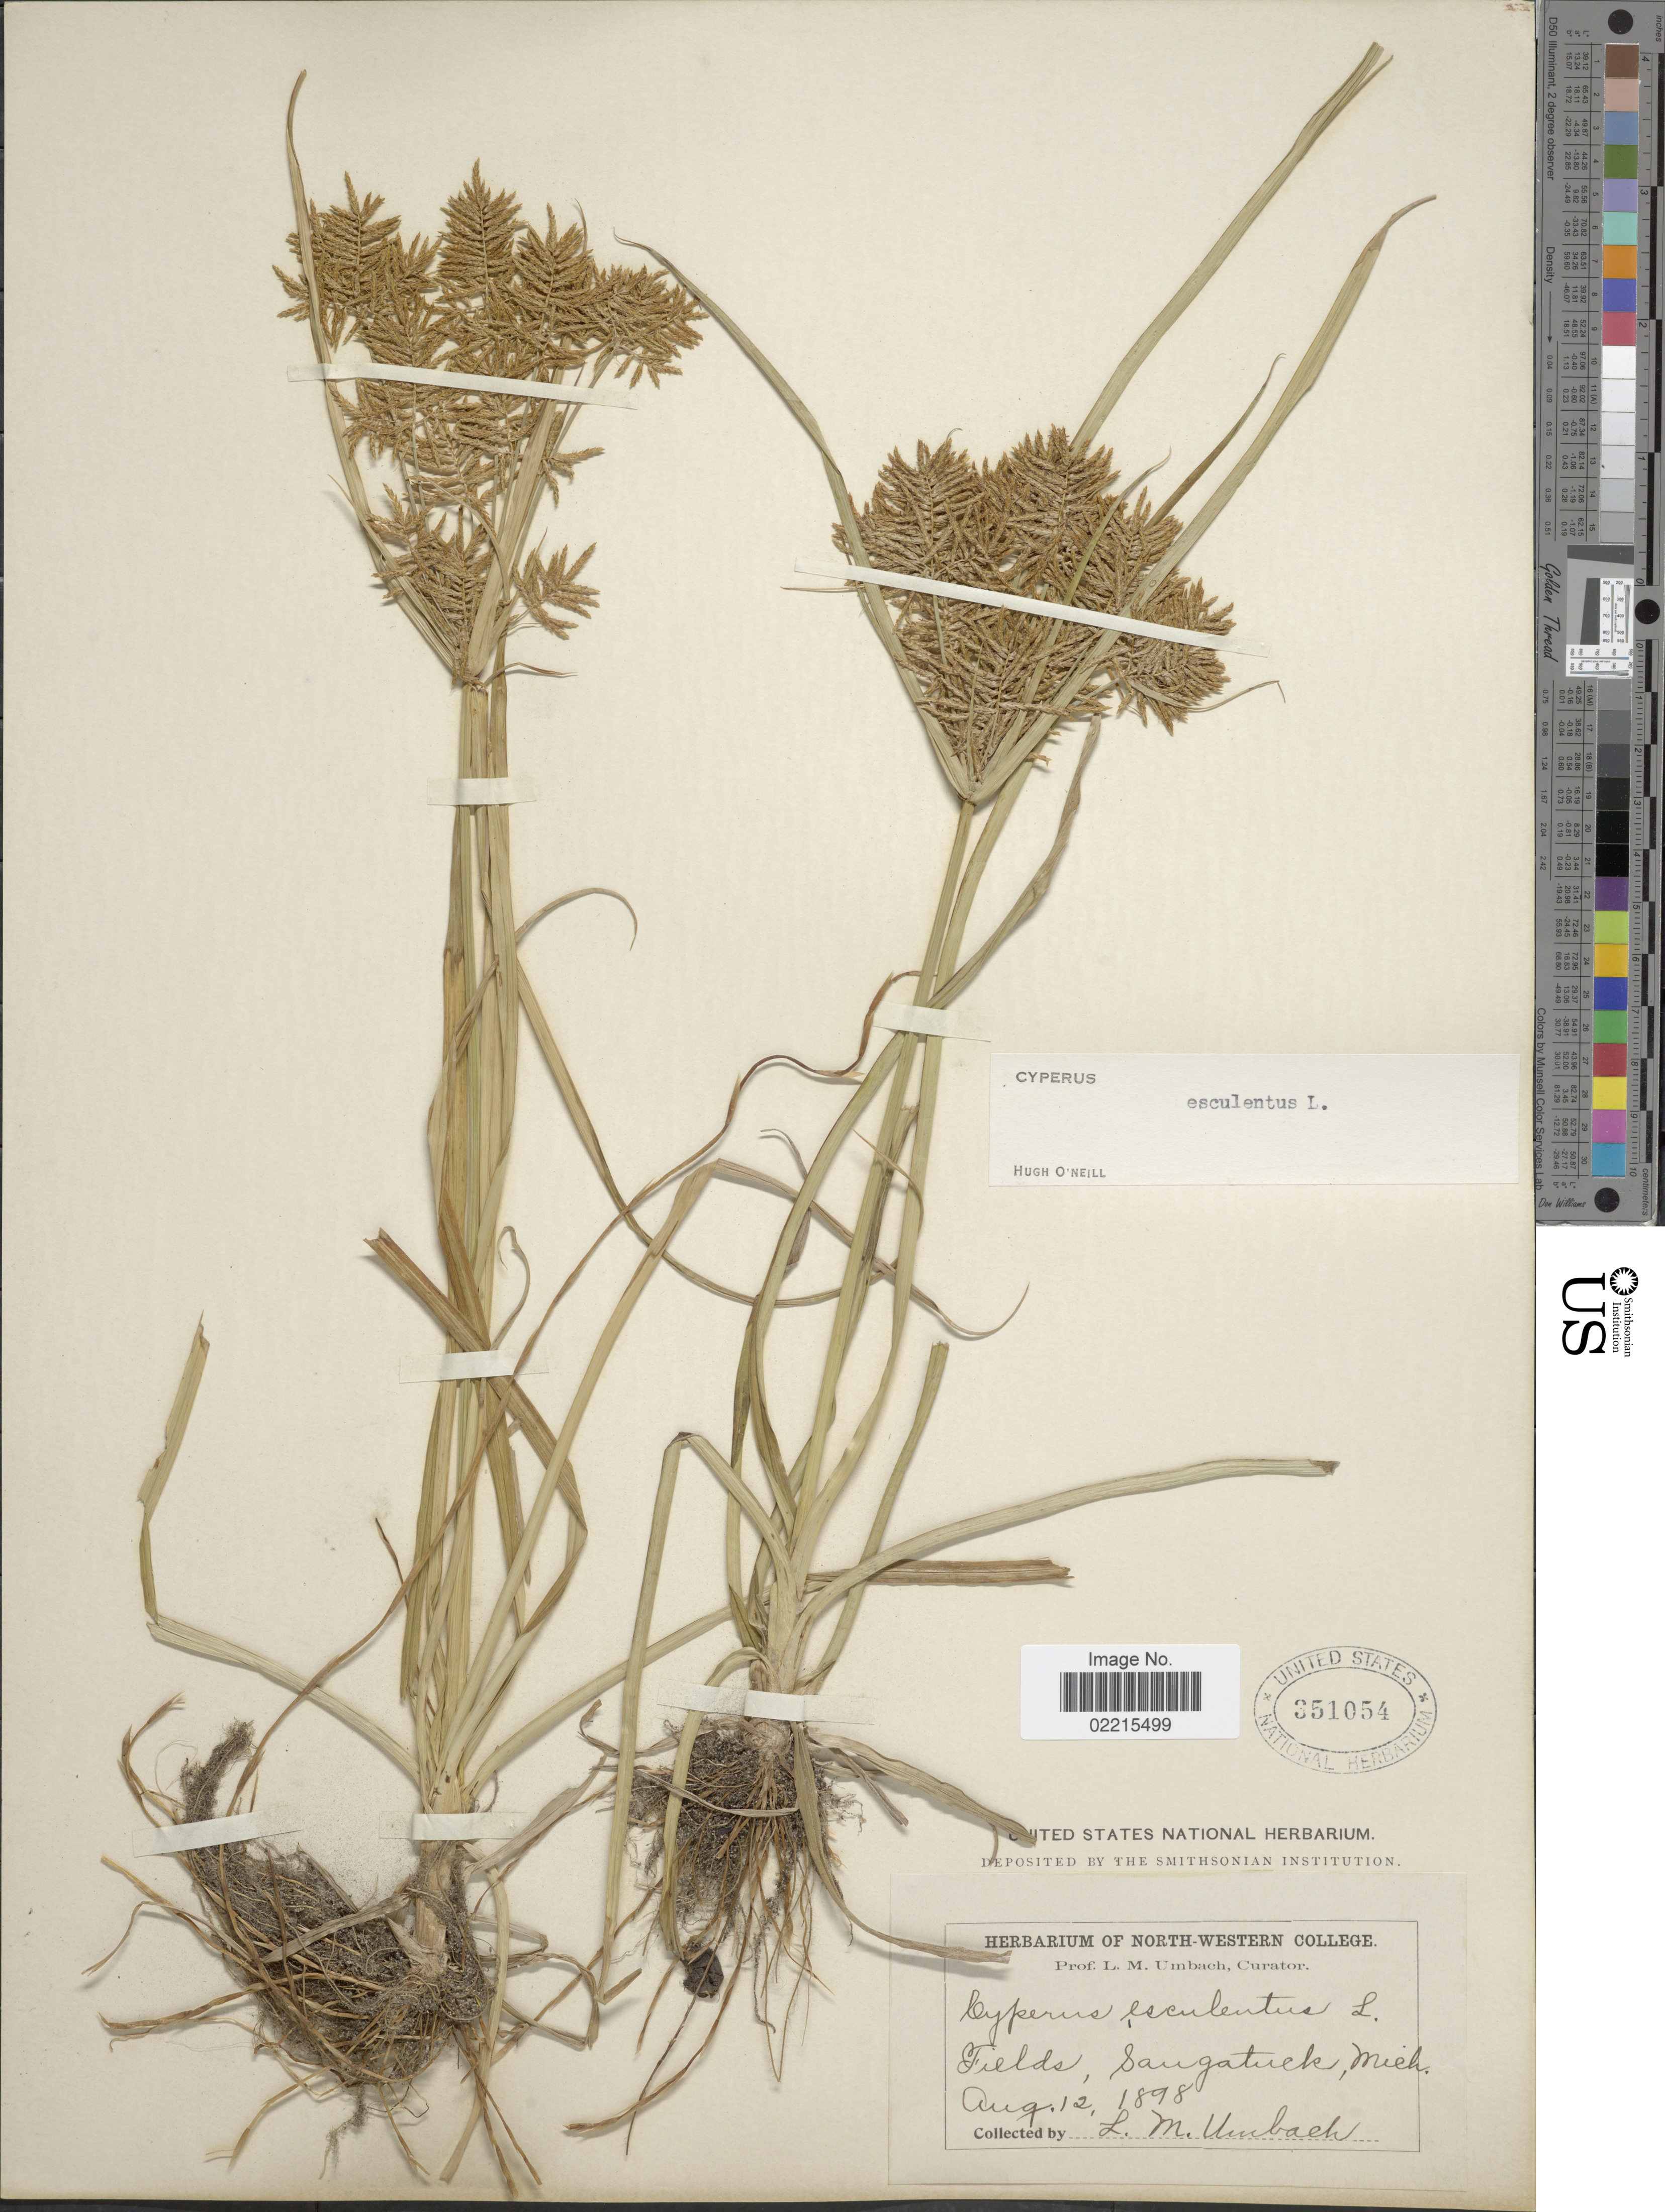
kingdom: Plantae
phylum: Tracheophyta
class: Liliopsida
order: Poales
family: Cyperaceae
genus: Cyperus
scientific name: Cyperus esculentus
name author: L.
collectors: L. M. Umbach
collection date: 1898-08-12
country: United States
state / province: Michigan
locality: Fields, Saugatuck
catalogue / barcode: US 351054